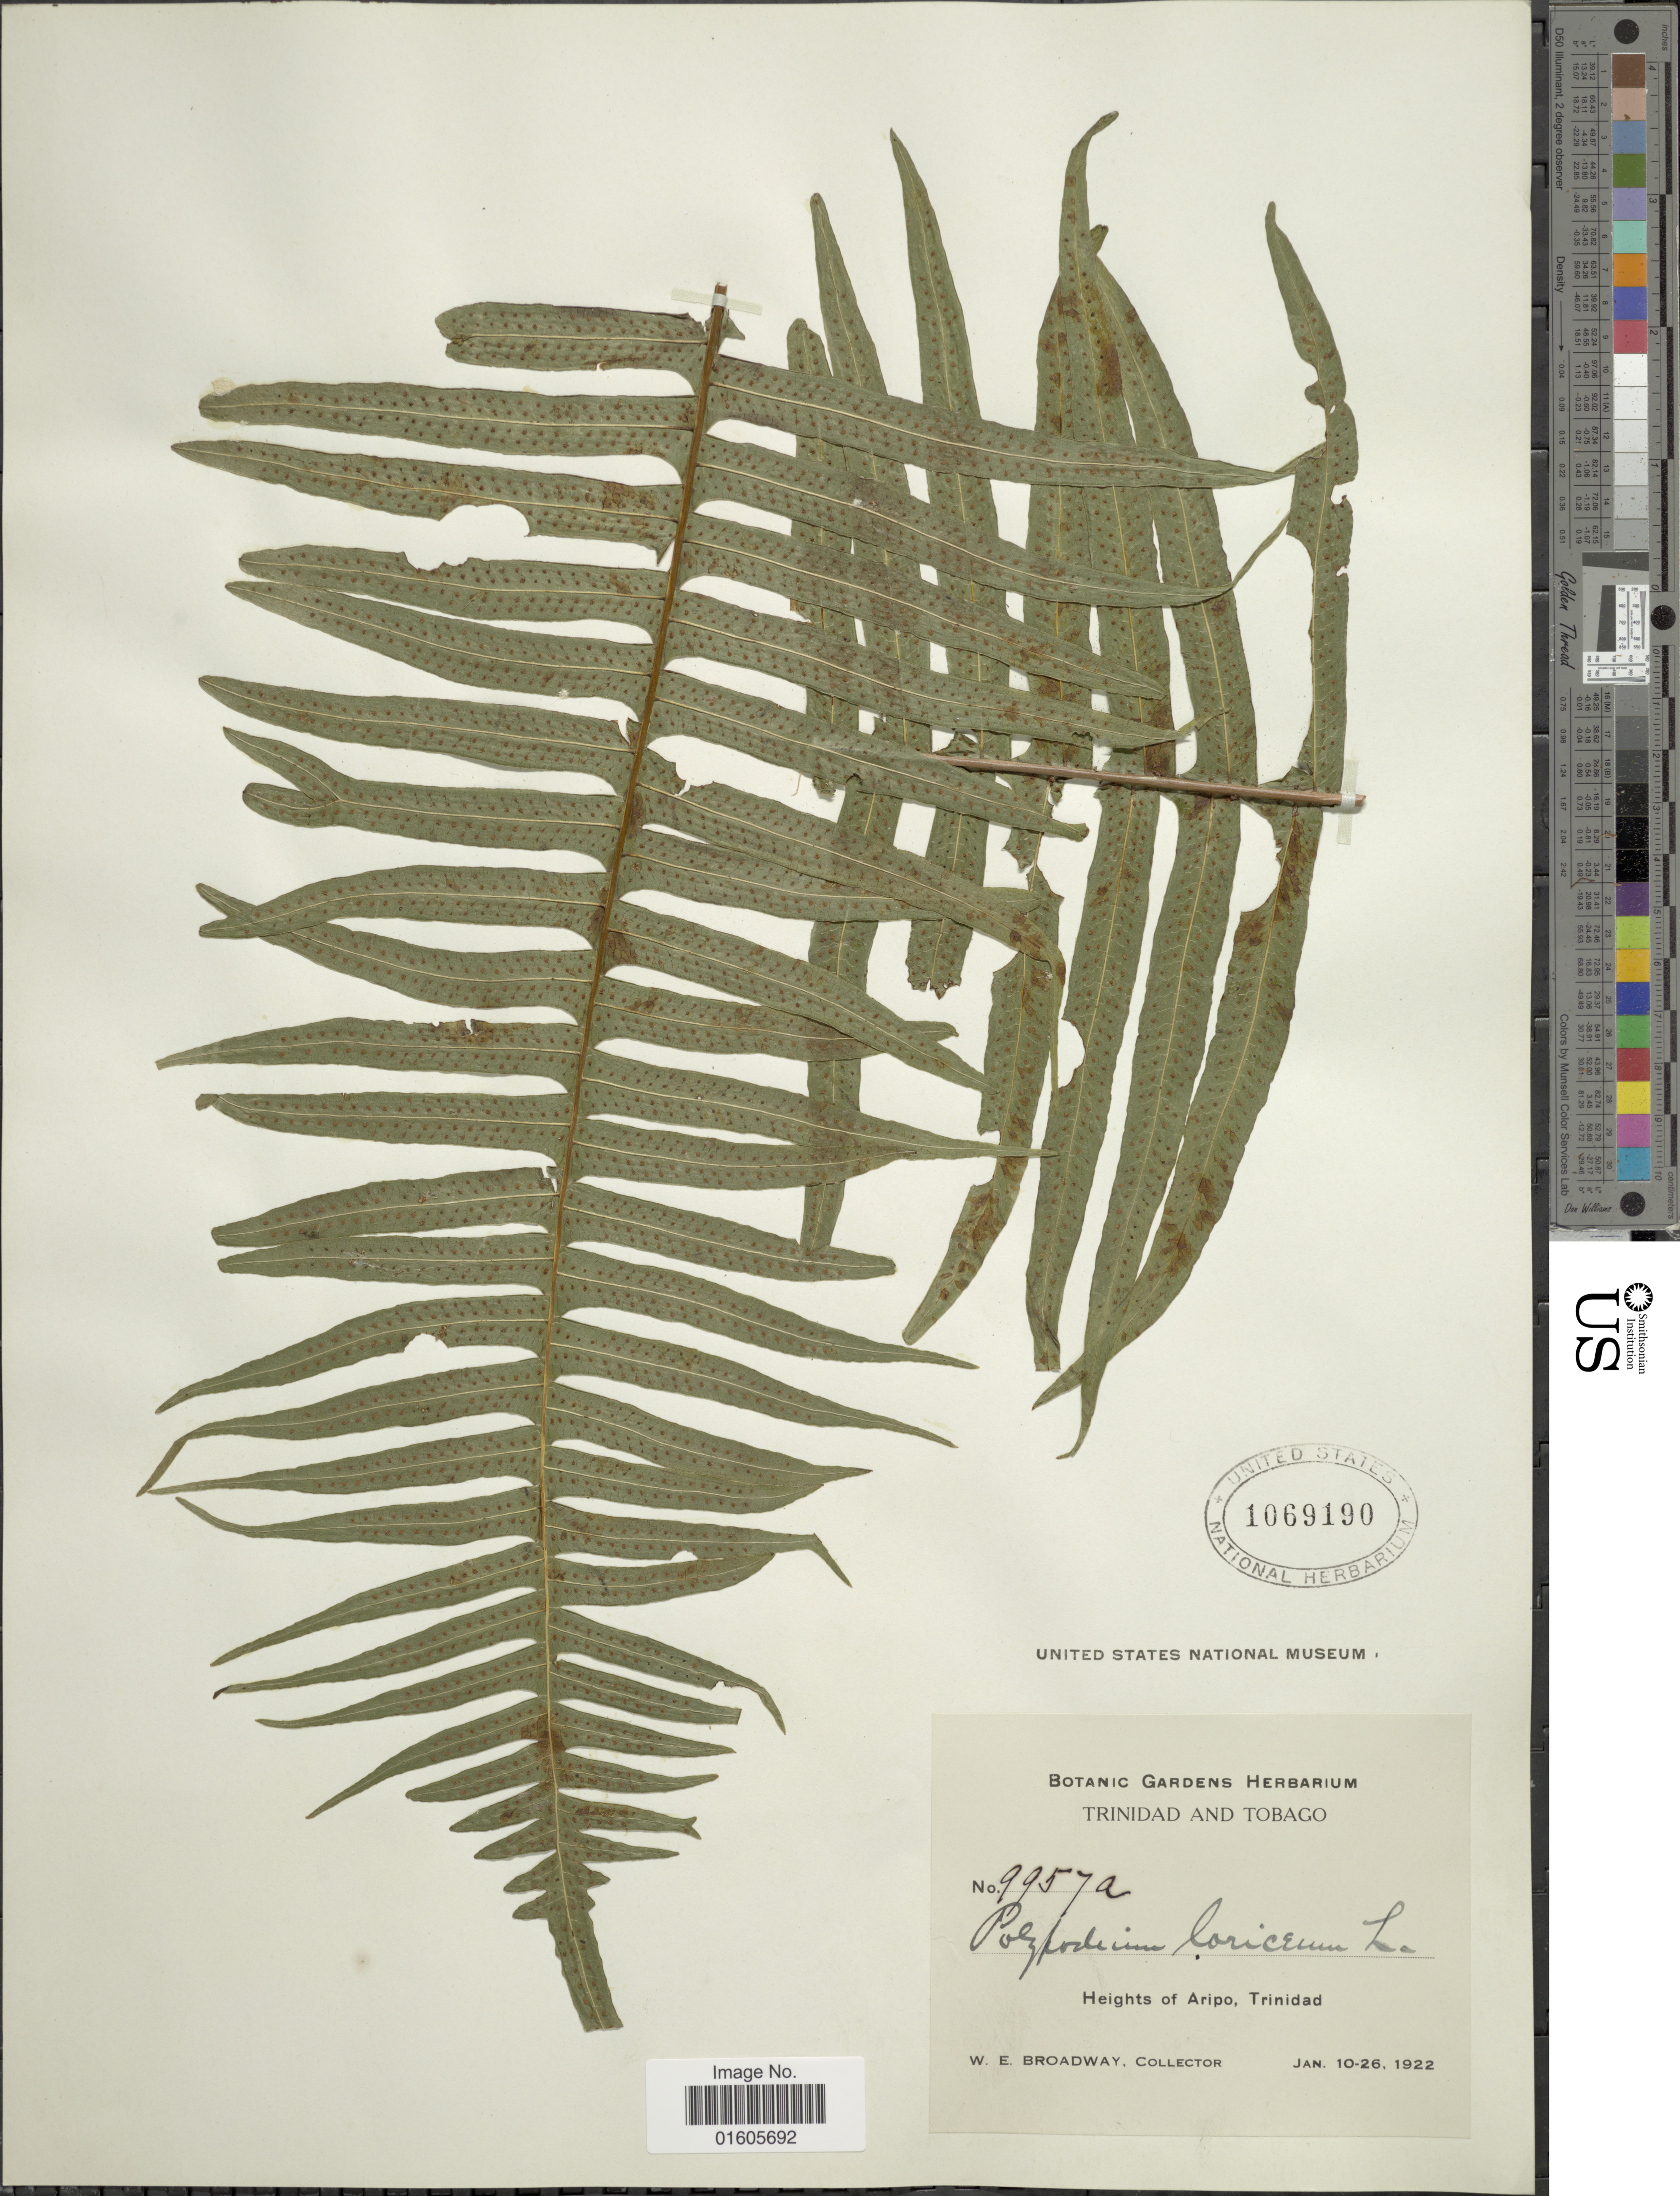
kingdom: Plantae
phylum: Tracheophyta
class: Polypodiopsida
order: Polypodiales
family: Polypodiaceae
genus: Serpocaulon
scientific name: Serpocaulon loriceum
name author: (L.) A.R. Sm.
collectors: W. E. Broadway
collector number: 9957a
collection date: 1922-01-10/1922-01-26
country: Trinidad and Tobago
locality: Heights of Aripo, Trinidad.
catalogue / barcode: US 1069190